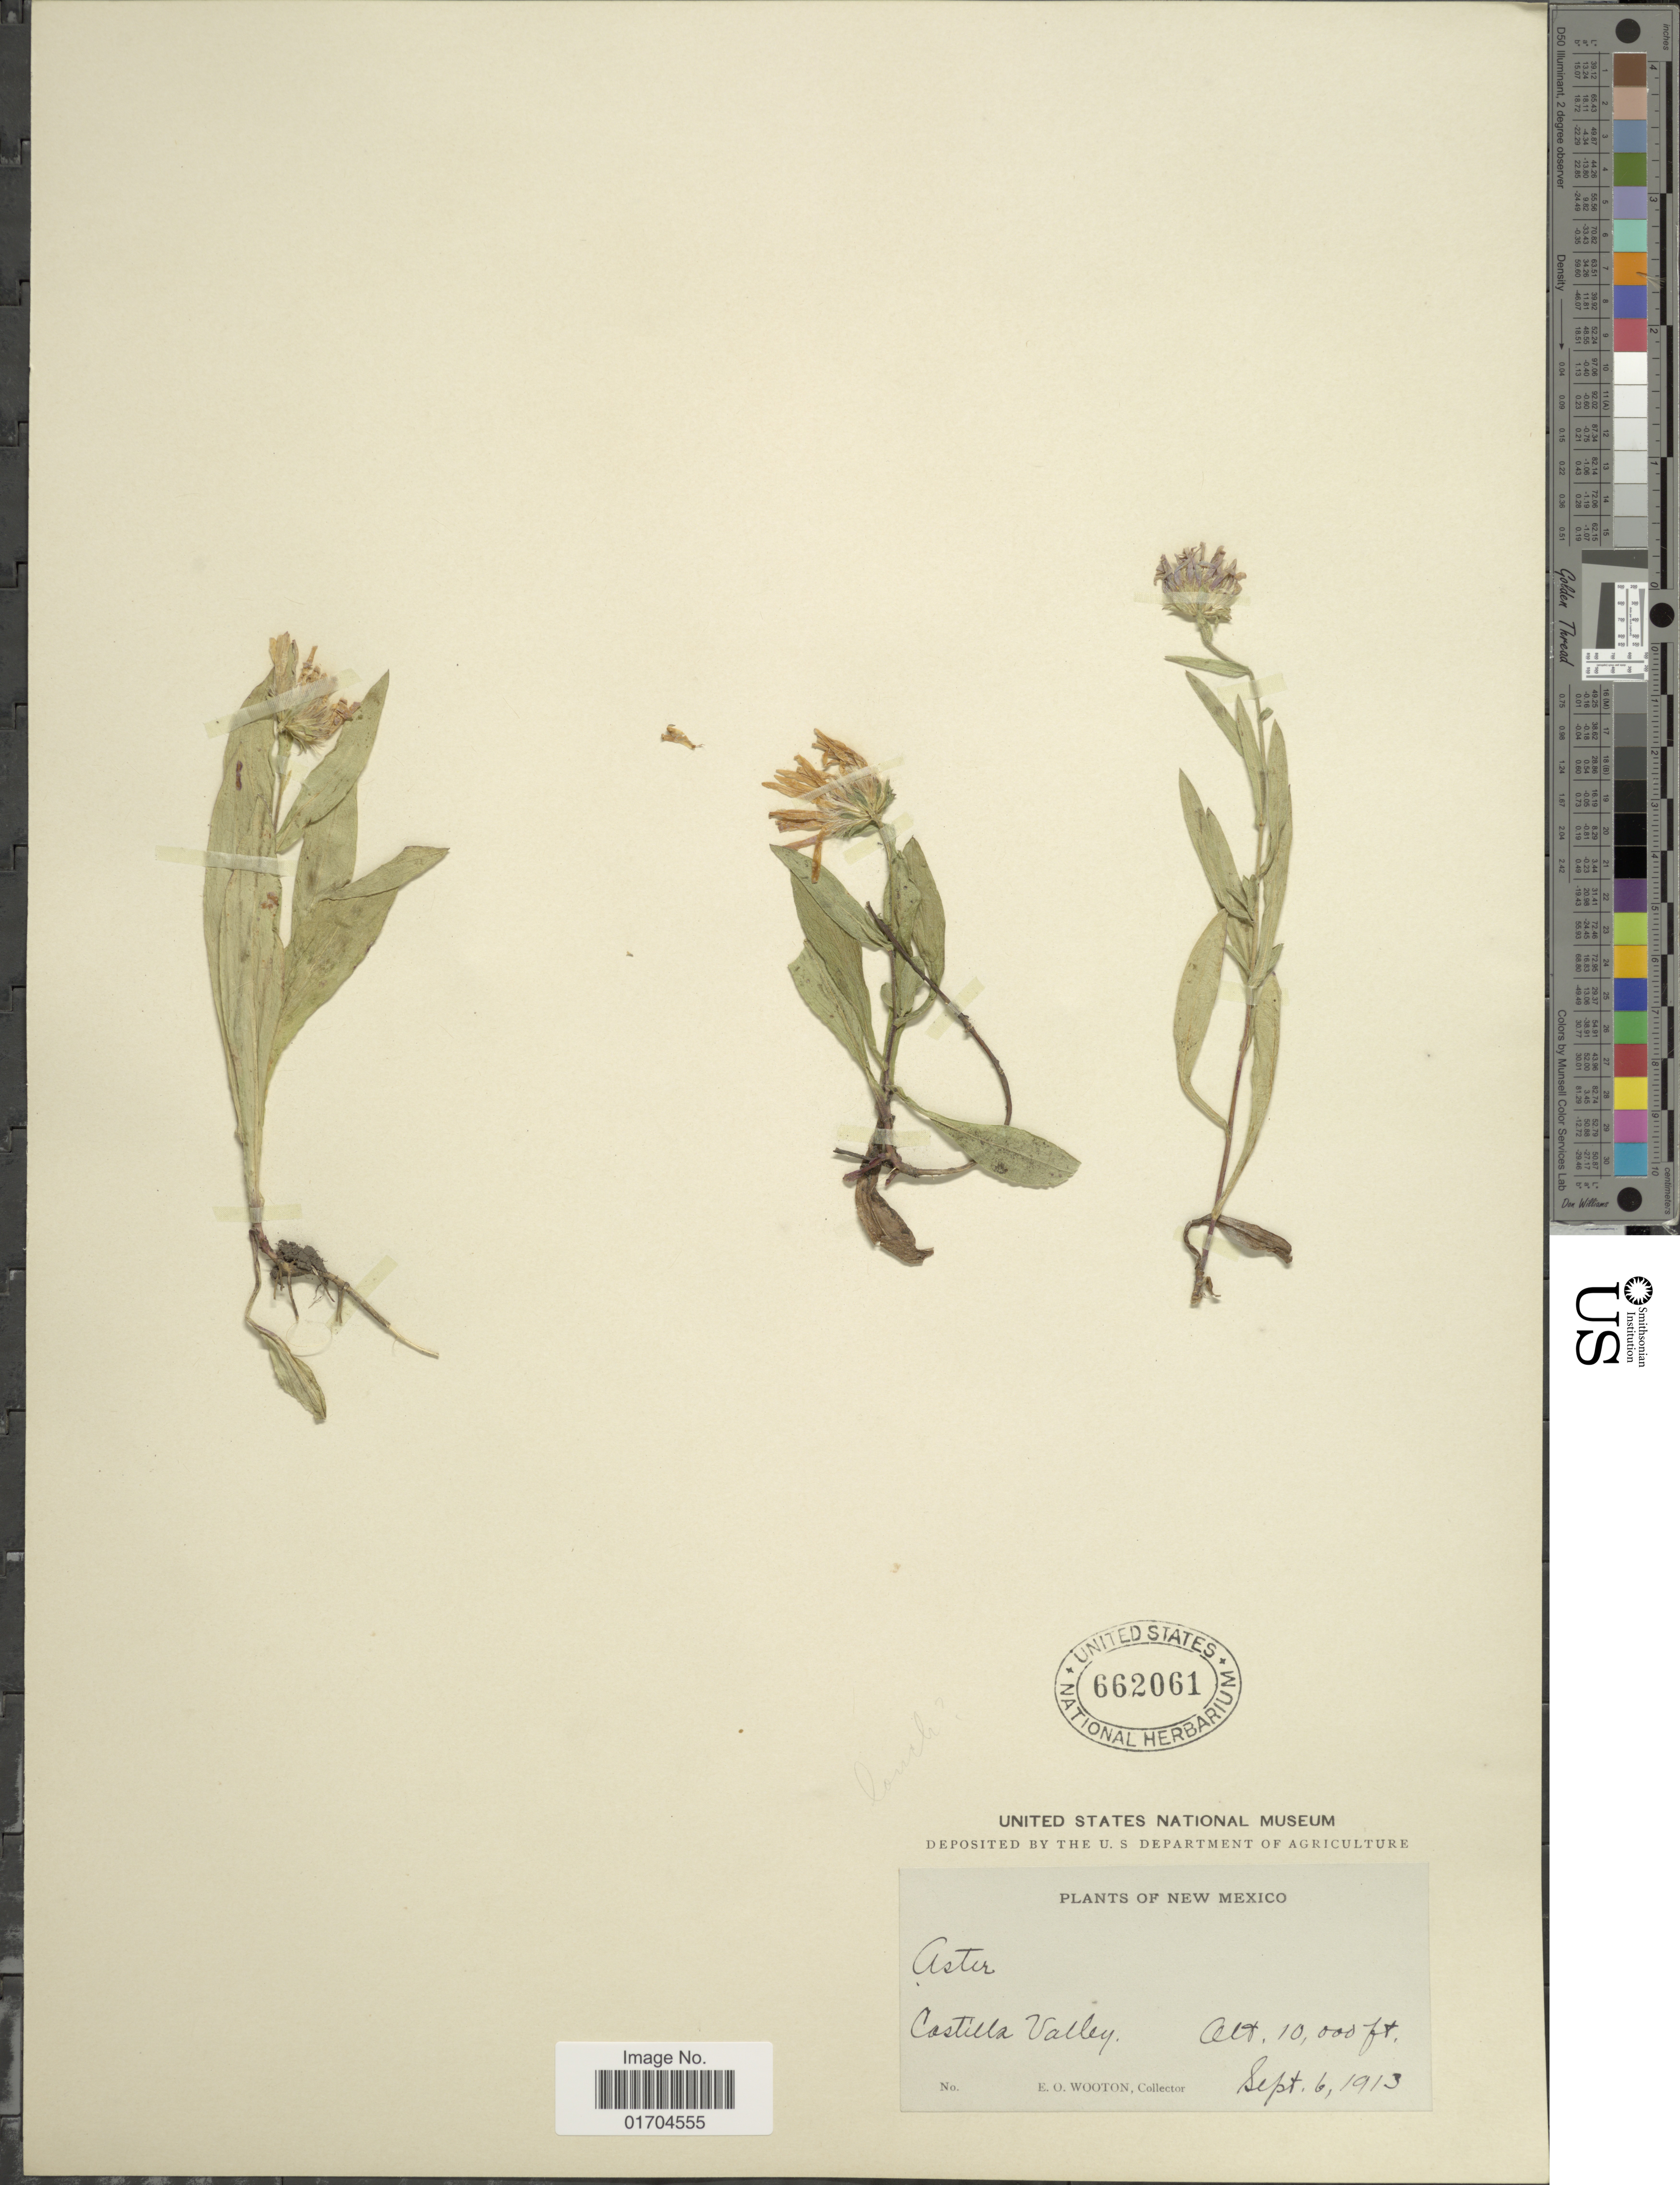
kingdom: Plantae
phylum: Tracheophyta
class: Magnoliopsida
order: Asterales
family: Asteraceae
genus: Symphyotrichum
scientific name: Symphyotrichum sp.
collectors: E. O. Wooton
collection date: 1913-09-06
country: United States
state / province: New Mexico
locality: Castilla Valley.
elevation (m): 3048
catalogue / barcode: US 662061